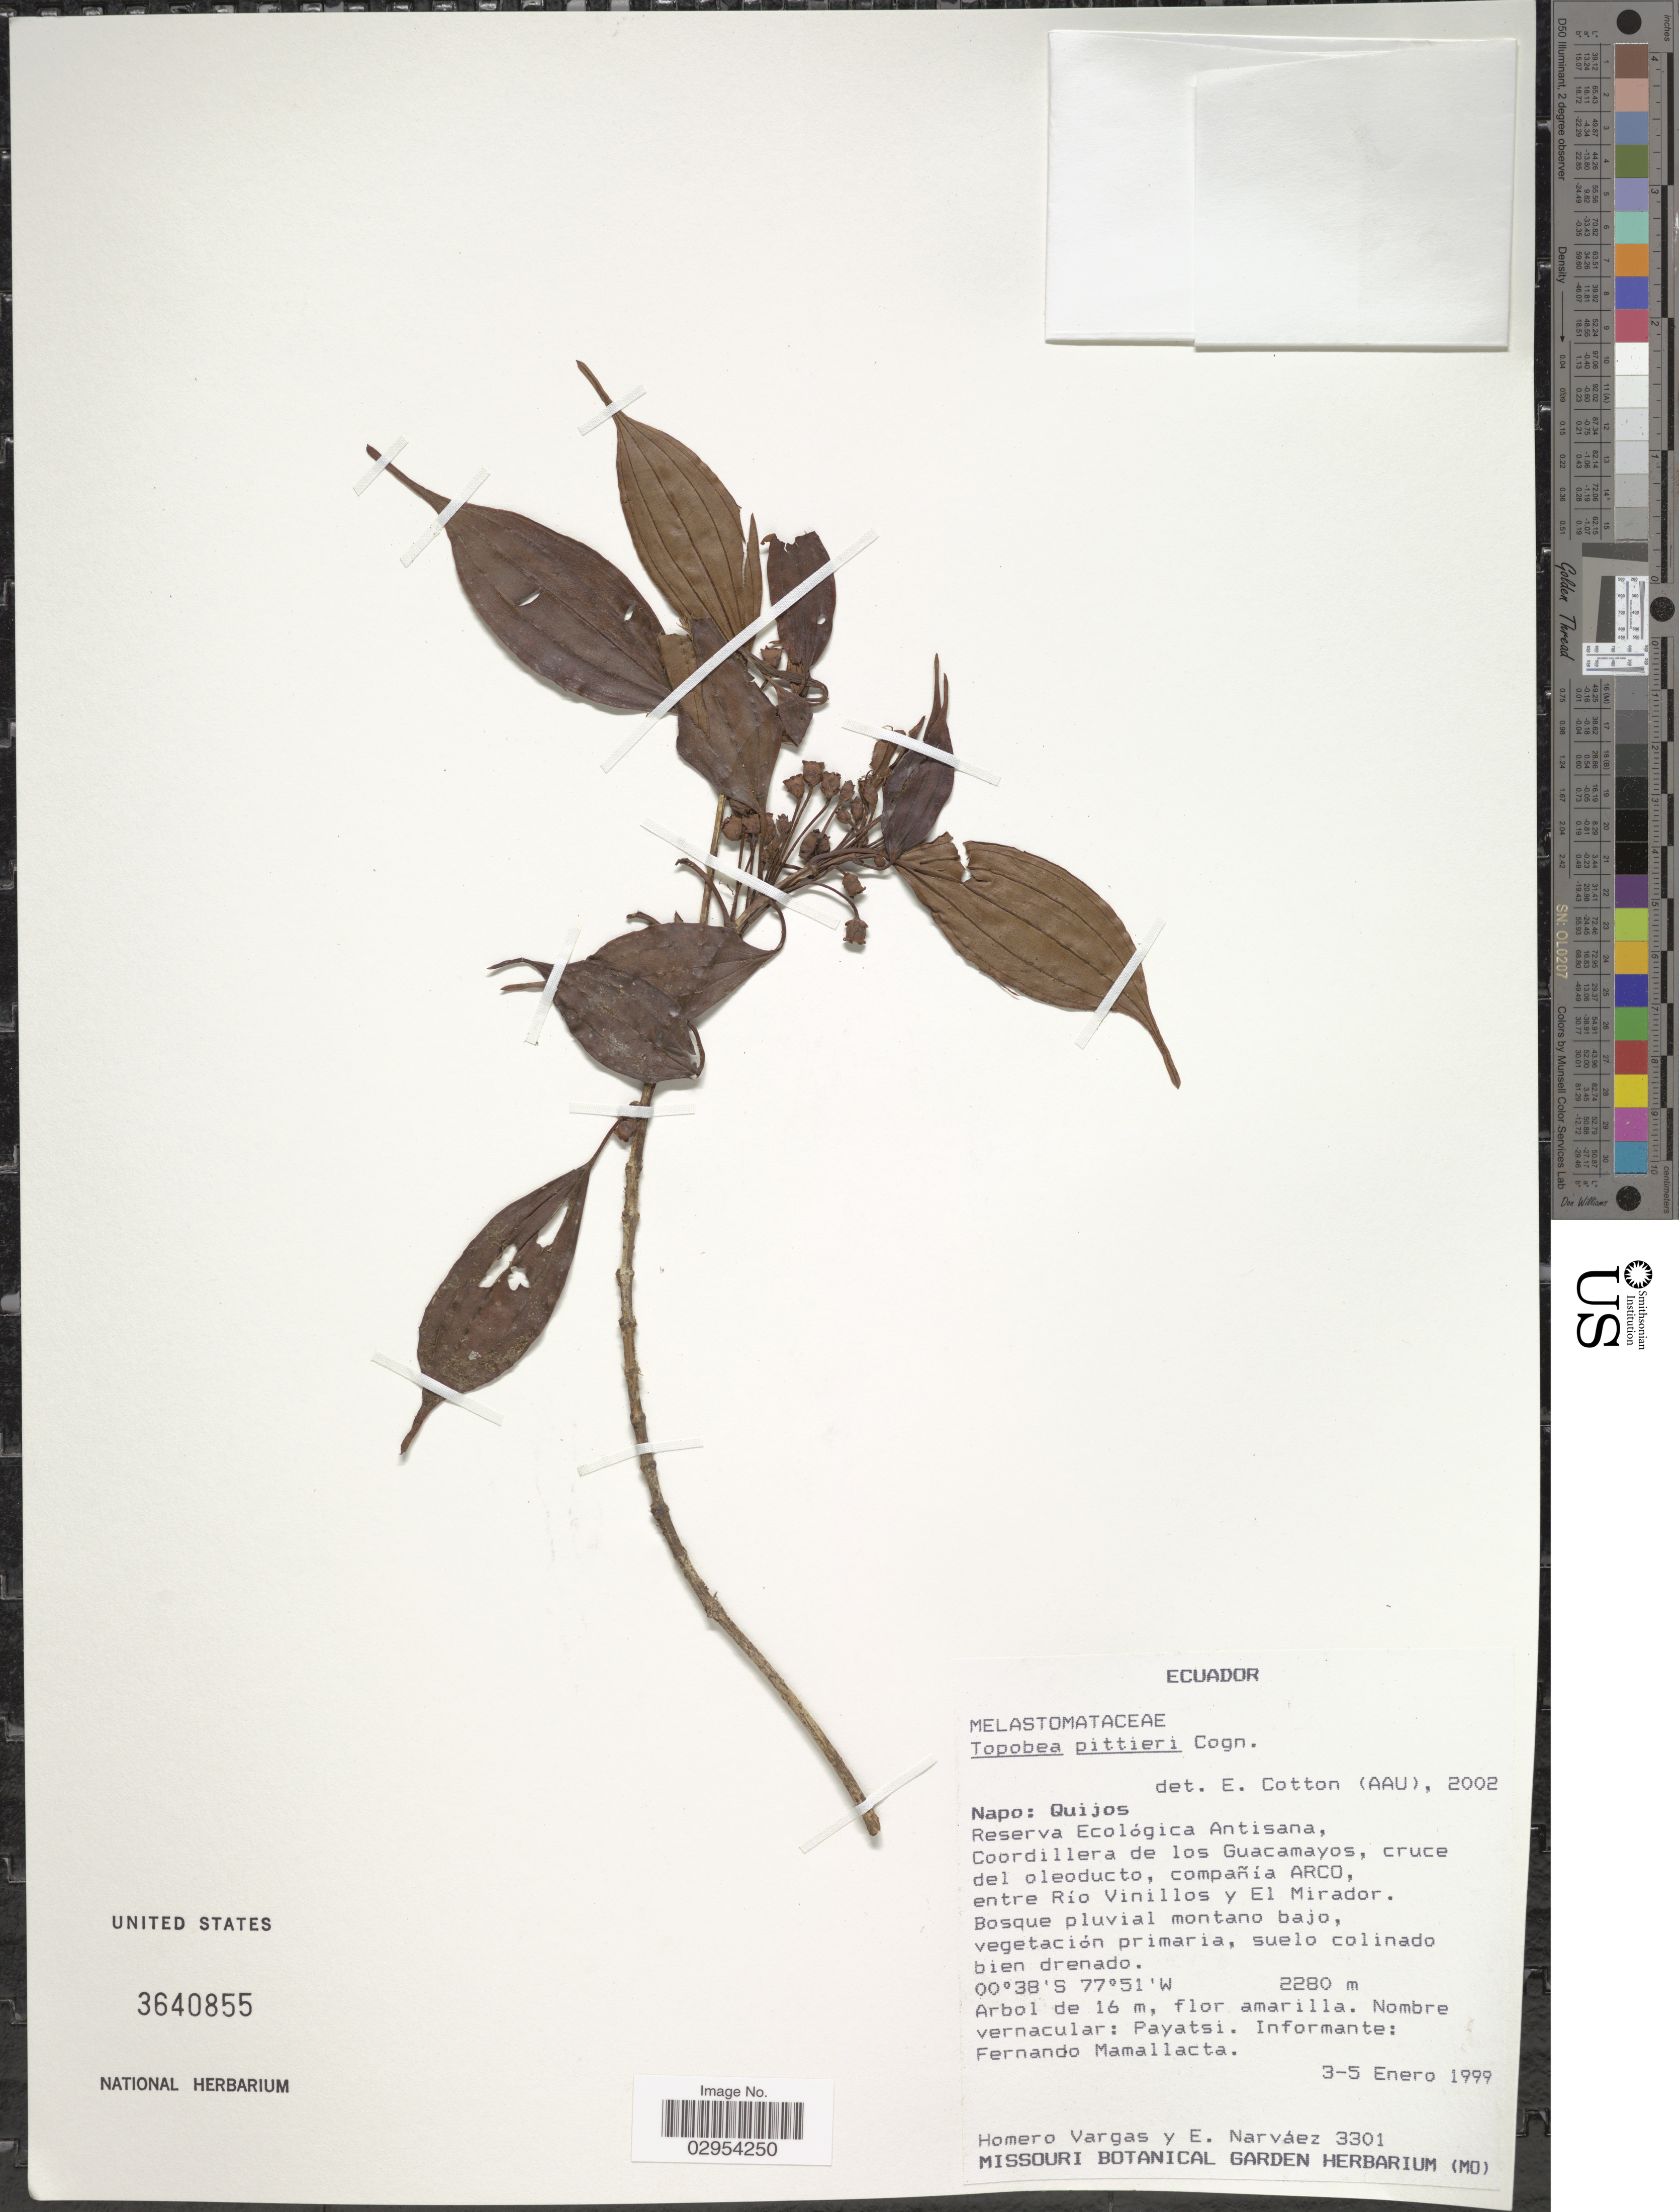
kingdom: Plantae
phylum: Tracheophyta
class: Magnoliopsida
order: Myrtales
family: Melastomataceae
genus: Topobea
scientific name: Topobea pittieri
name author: Cogn.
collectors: H. Vargas & E. Narváez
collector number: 3301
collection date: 1999-01-03/1999-01-05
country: Ecuador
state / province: Napo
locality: Quijos. Reserva Ecológica Antisana, Coordillera de los Guacamayos, cruce del oleoducto, compañía Arco, entre Río Vinillos y El Mirador.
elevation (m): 2280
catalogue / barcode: US 3640855